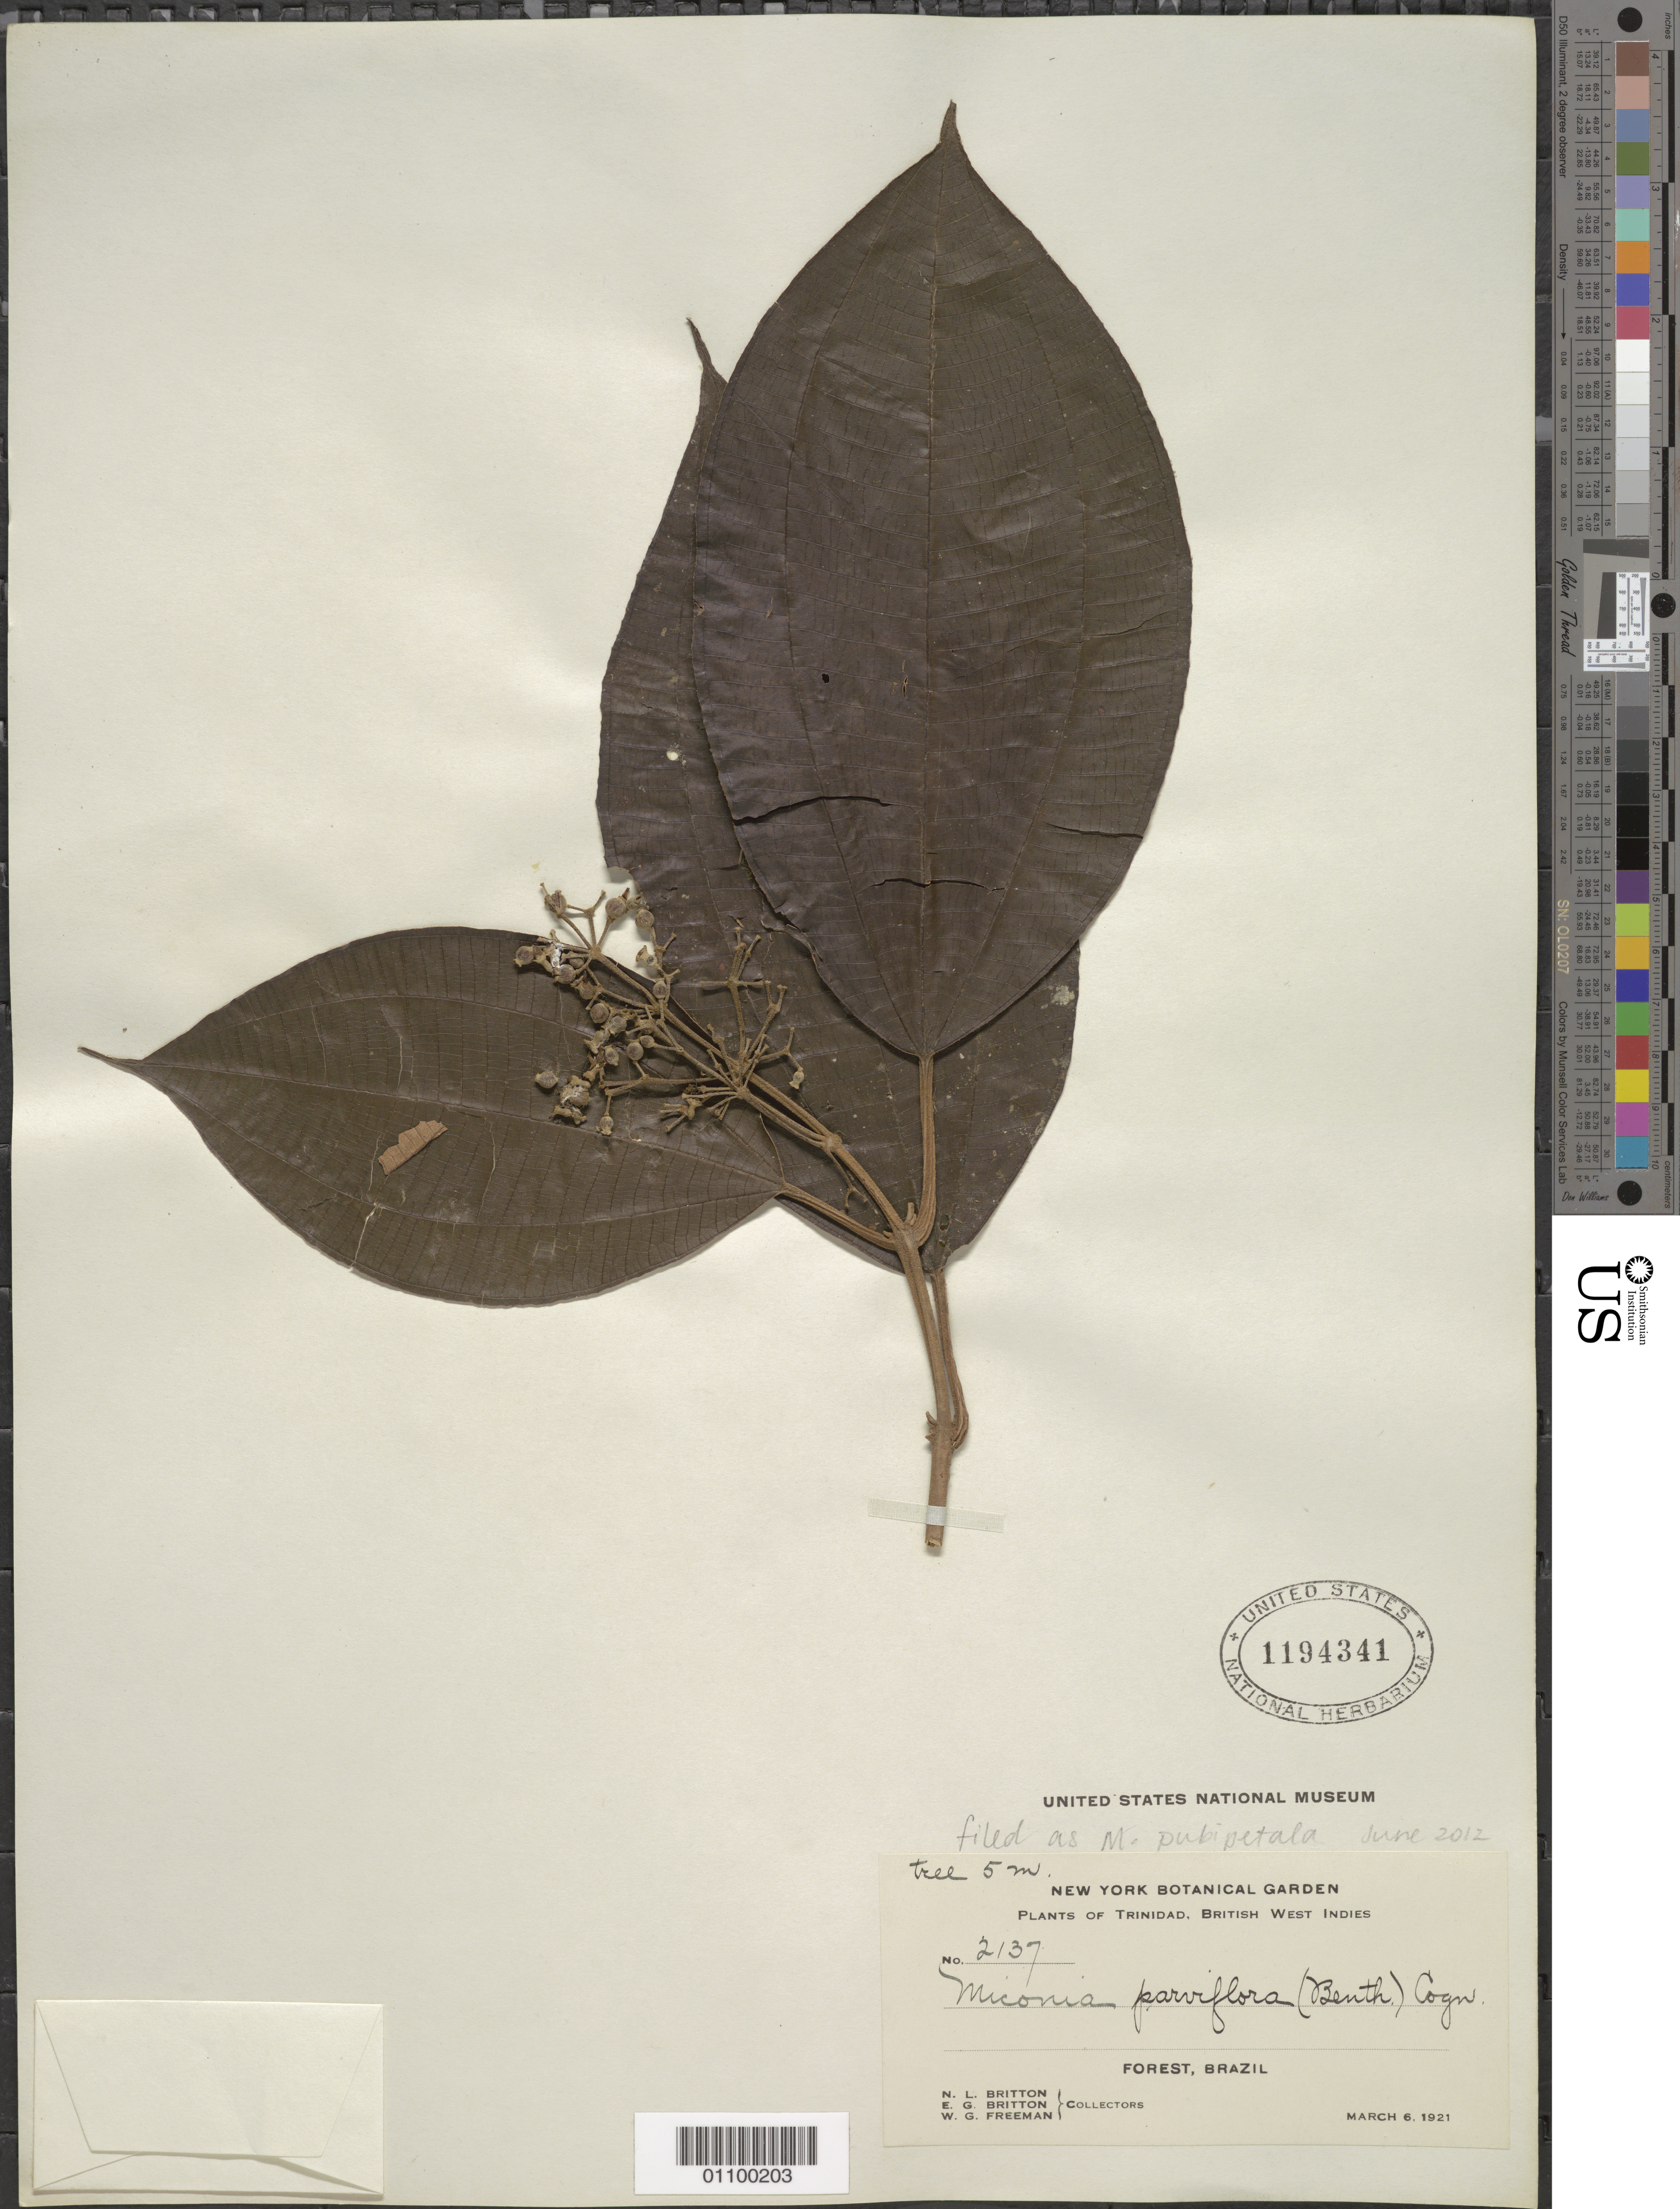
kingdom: Plantae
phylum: Tracheophyta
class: Magnoliopsida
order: Myrtales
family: Melastomataceae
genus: Miconia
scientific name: Miconia pubipetala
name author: Miq.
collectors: N. Britton, E. G. Britton & W. Freeman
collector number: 2137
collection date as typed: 06 Mar 1921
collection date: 1921-03-06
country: Trinidad and Tobago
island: Trinidad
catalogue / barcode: US 1194341